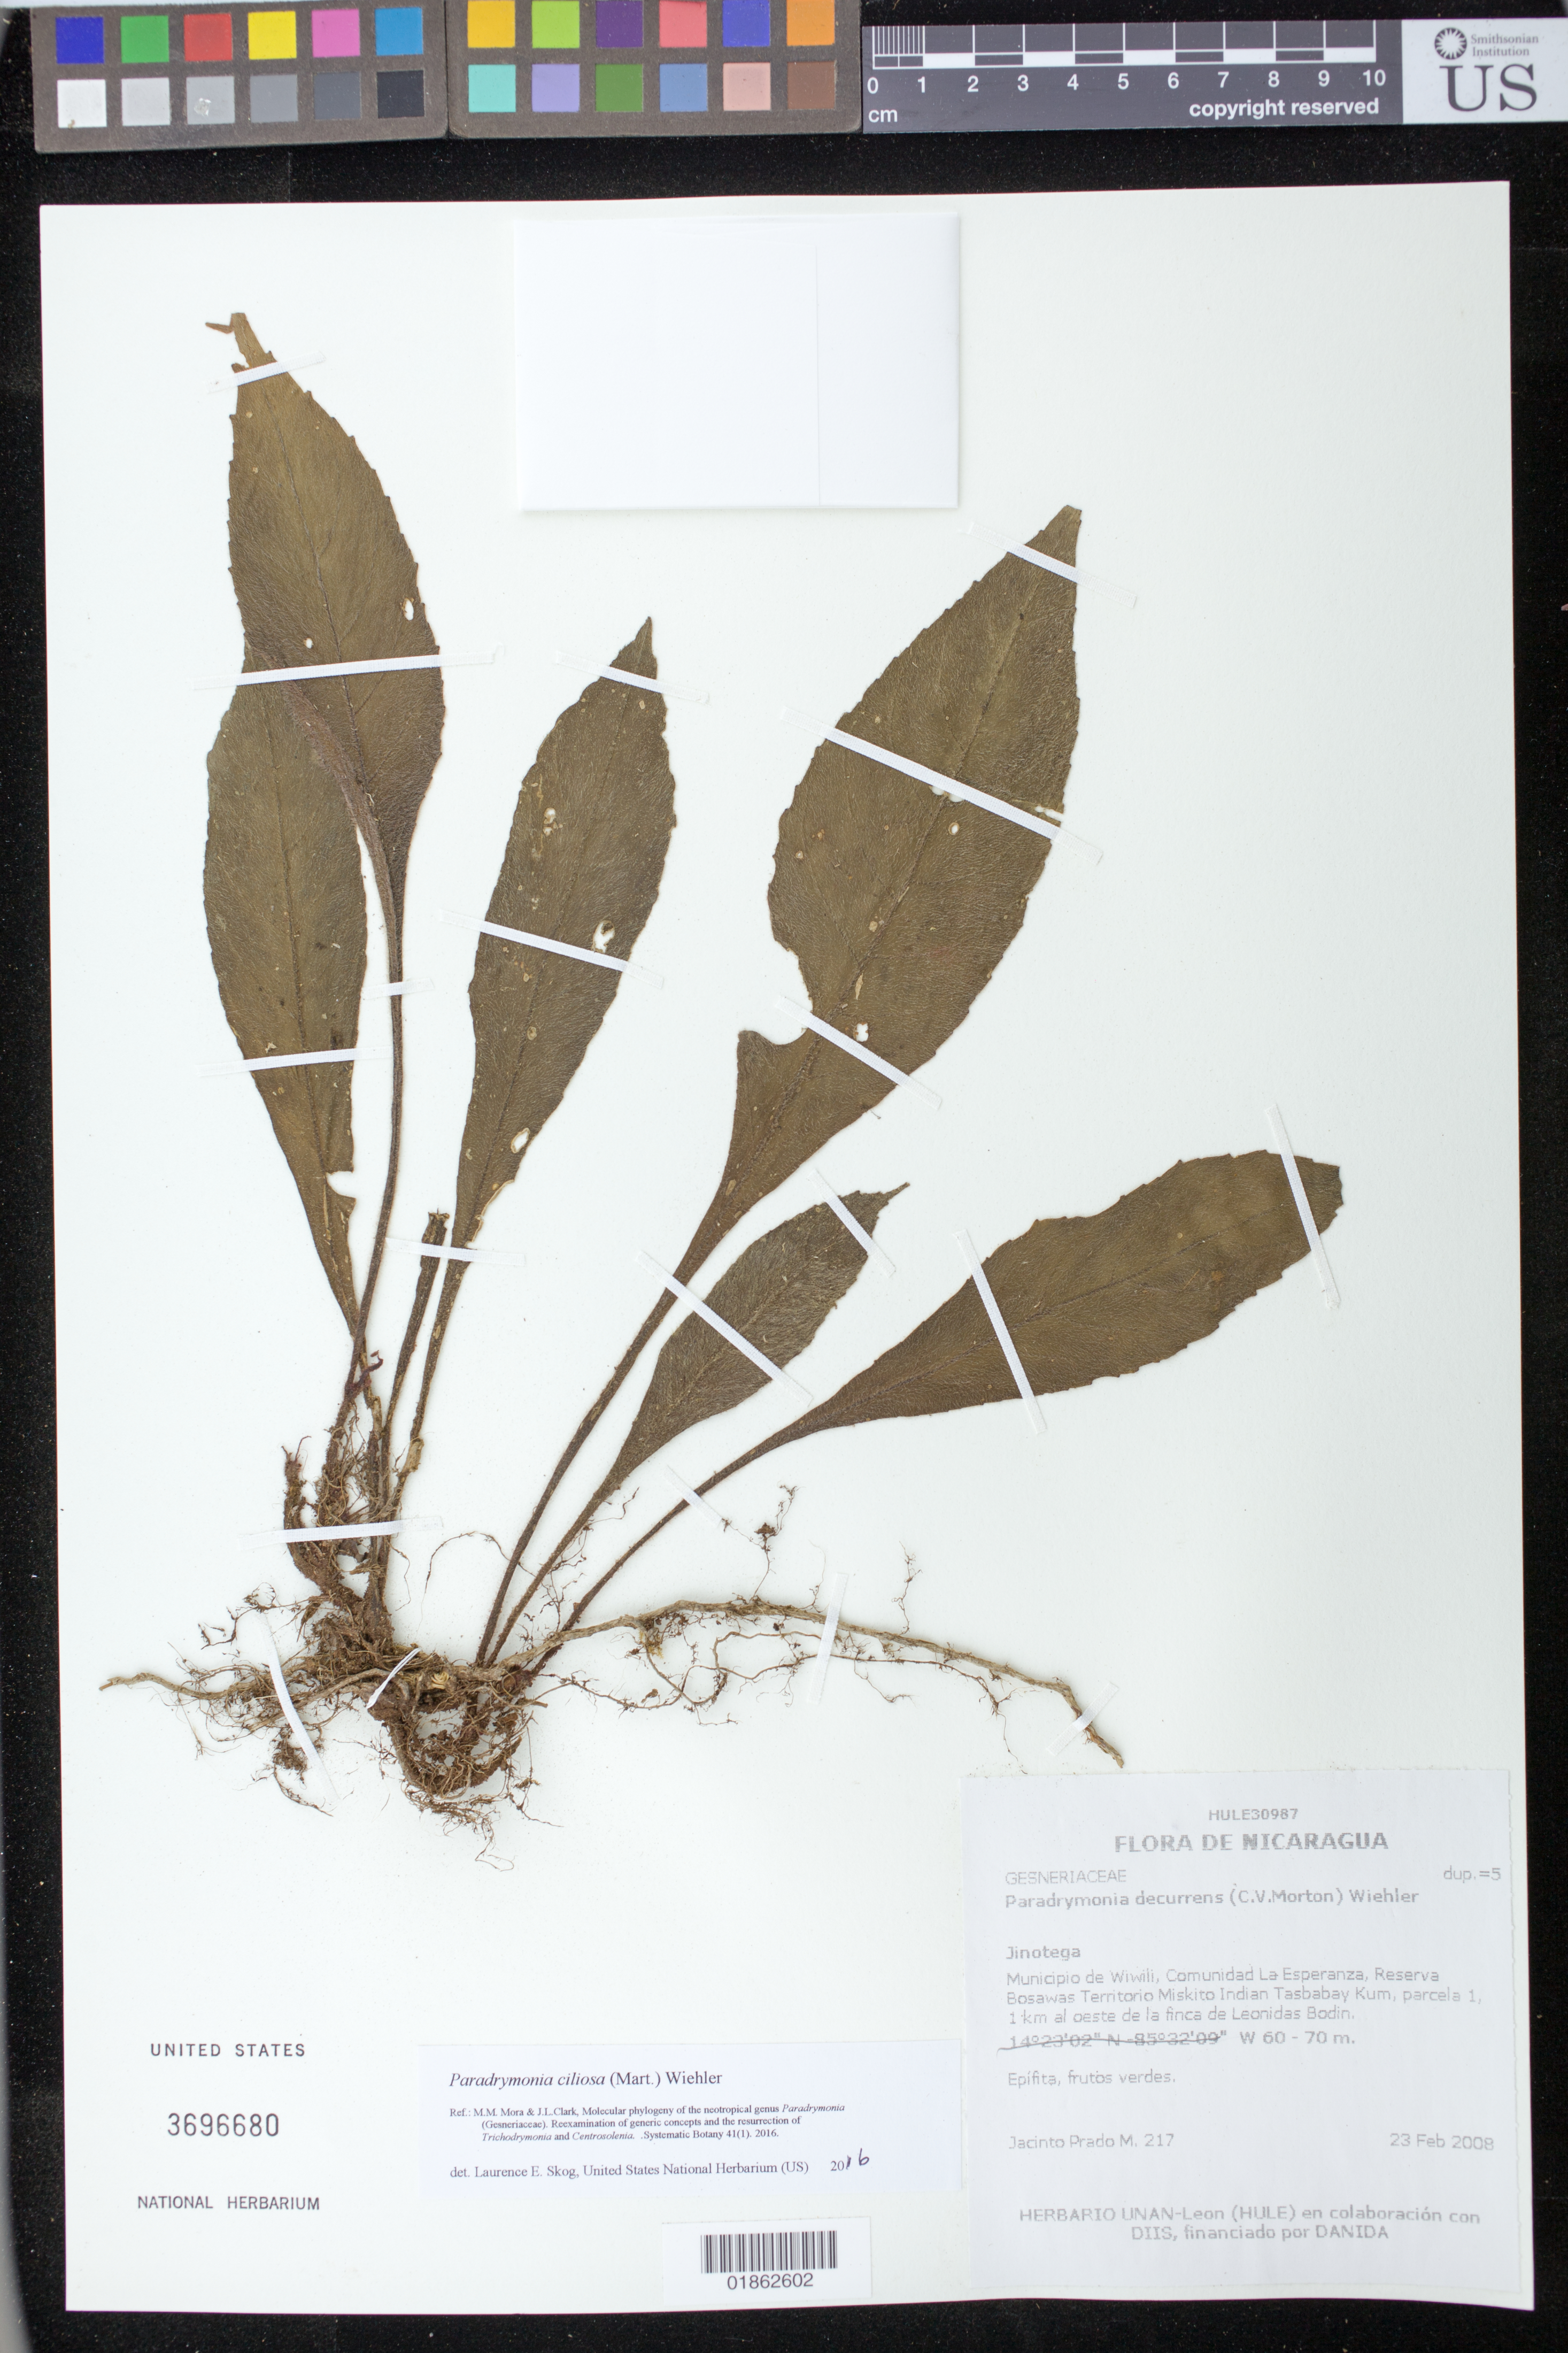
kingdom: Plantae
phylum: Tracheophyta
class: Magnoliopsida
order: Lamiales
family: Gesneriaceae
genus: Paradrymonia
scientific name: Paradrymonia ciliosa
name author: (Mart.) Wiehler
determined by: Skog, Laurence E.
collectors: J. Prado M.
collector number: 217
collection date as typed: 23 Feb 2008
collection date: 2008-02-23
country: Nicaragua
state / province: Jinotega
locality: Municipio de Wiwili, Comunidad La Esperanza, Reserva Bosawas Territorio Miskito Indian Tasbabay Kum, parcela 1, 2 km al oeste de la finca de Leonidas Bodin.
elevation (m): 60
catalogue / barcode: US 3696680